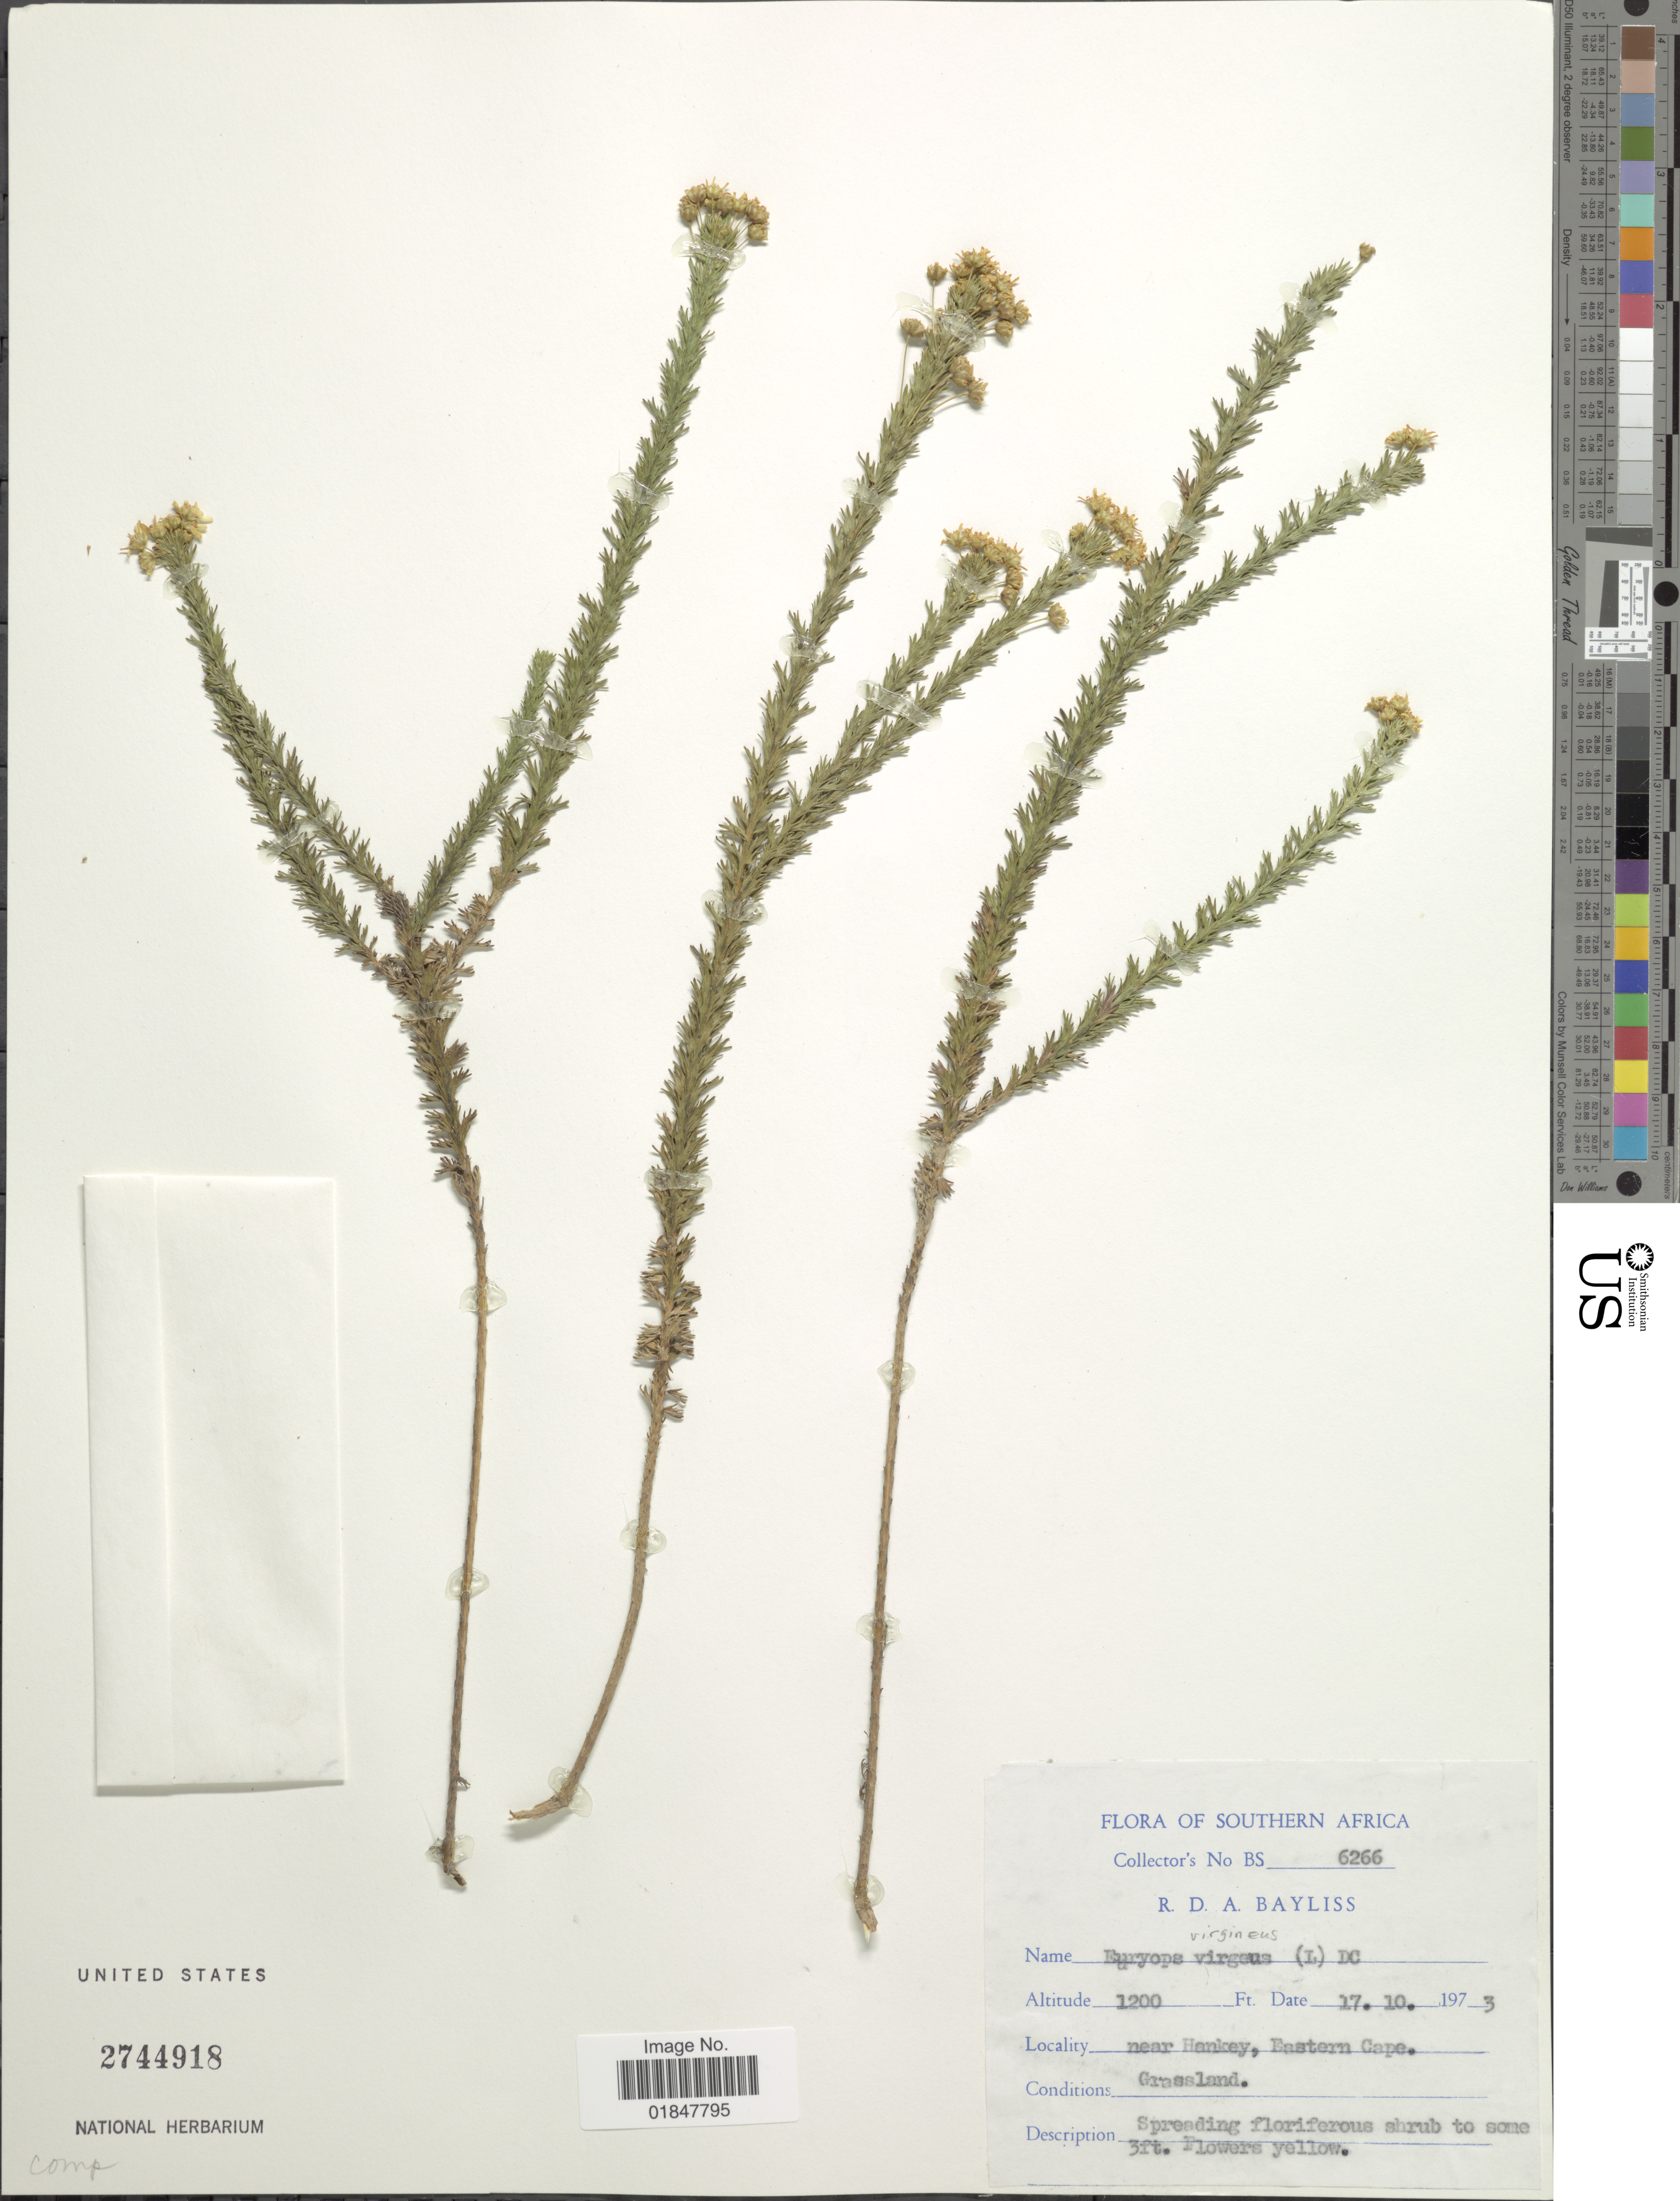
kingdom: Plantae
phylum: Tracheophyta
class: Magnoliopsida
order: Asterales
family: Asteraceae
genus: Euryops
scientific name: Euryops virgineus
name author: (L. f.) DC.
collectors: R. Bayliss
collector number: BS6266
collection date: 1973-10-17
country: South Africa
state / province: Eastern Cape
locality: Near Hankey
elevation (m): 366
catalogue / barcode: US 2744918